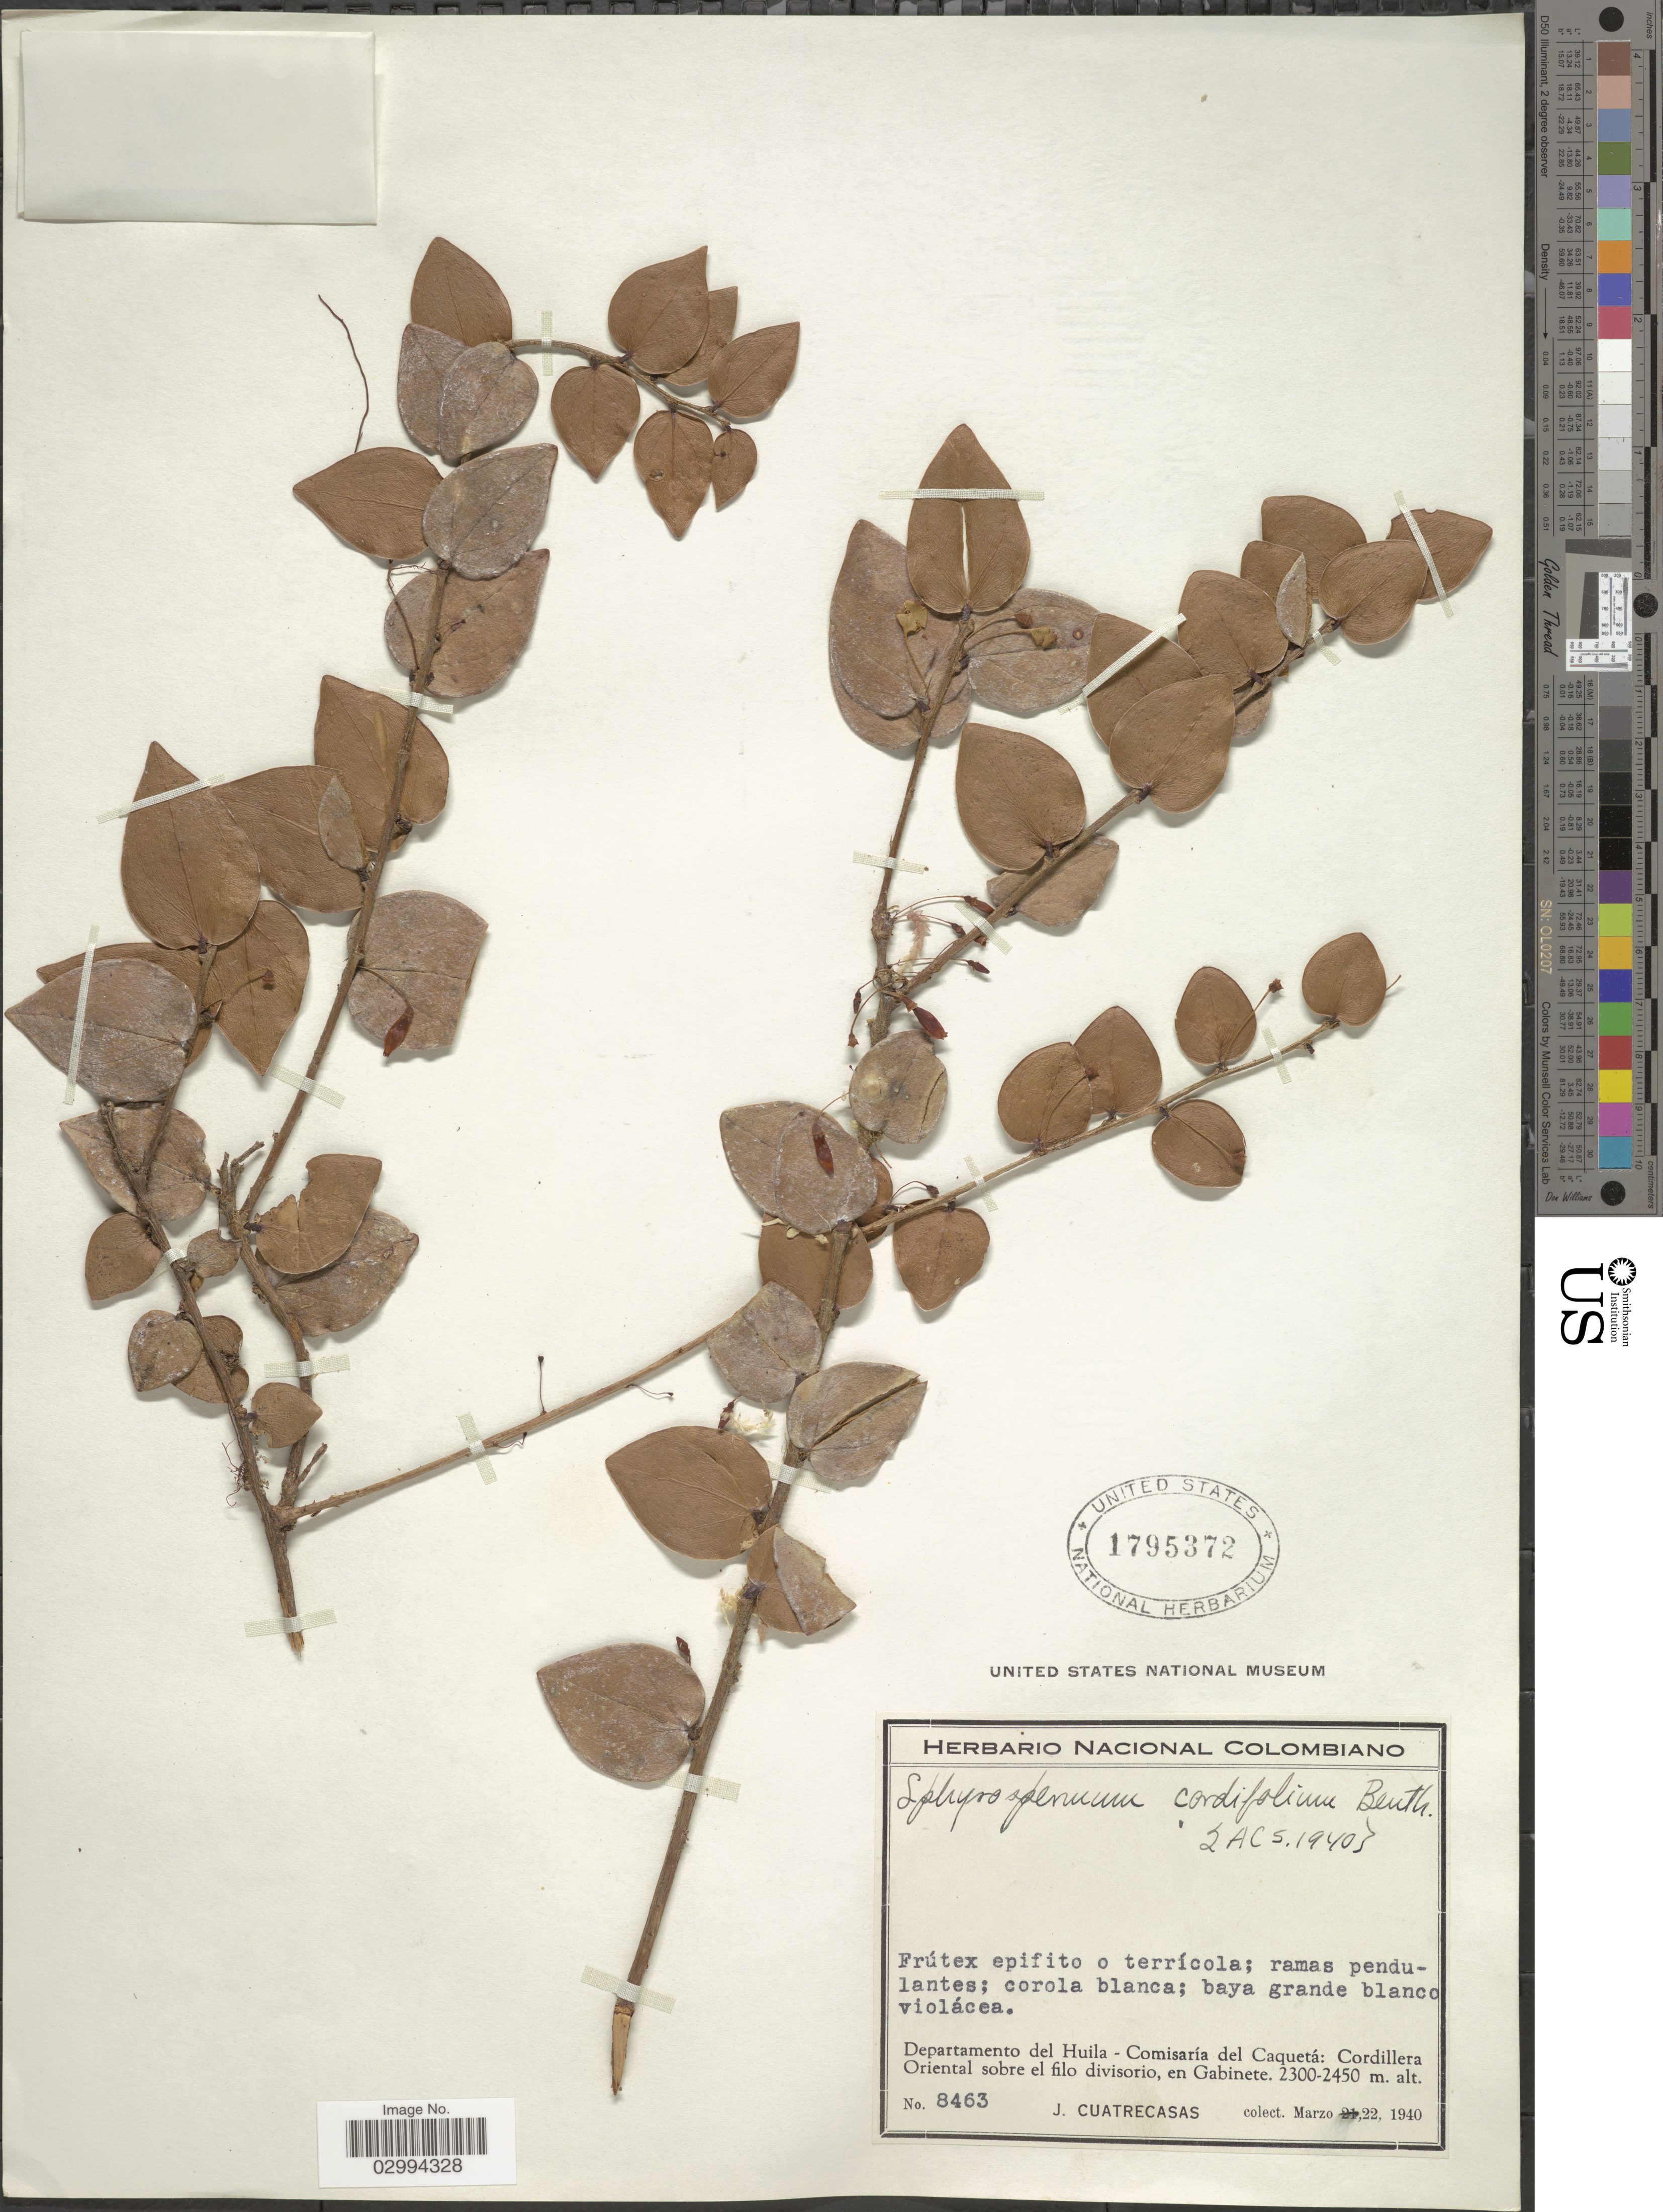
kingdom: Plantae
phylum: Tracheophyta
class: Magnoliopsida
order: Ericales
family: Ericaceae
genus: Sphyrospermum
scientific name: Sphyrospermum cordifolium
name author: Benth.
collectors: J. Cuatrecasas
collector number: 8463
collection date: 1940-03-22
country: Colombia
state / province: Huila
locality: Departamento del Huila - Comisaría del Caquetá: Cordillera Oriental sobre filo divisorio, en Gabinete.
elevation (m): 2300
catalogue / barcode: US 1795372